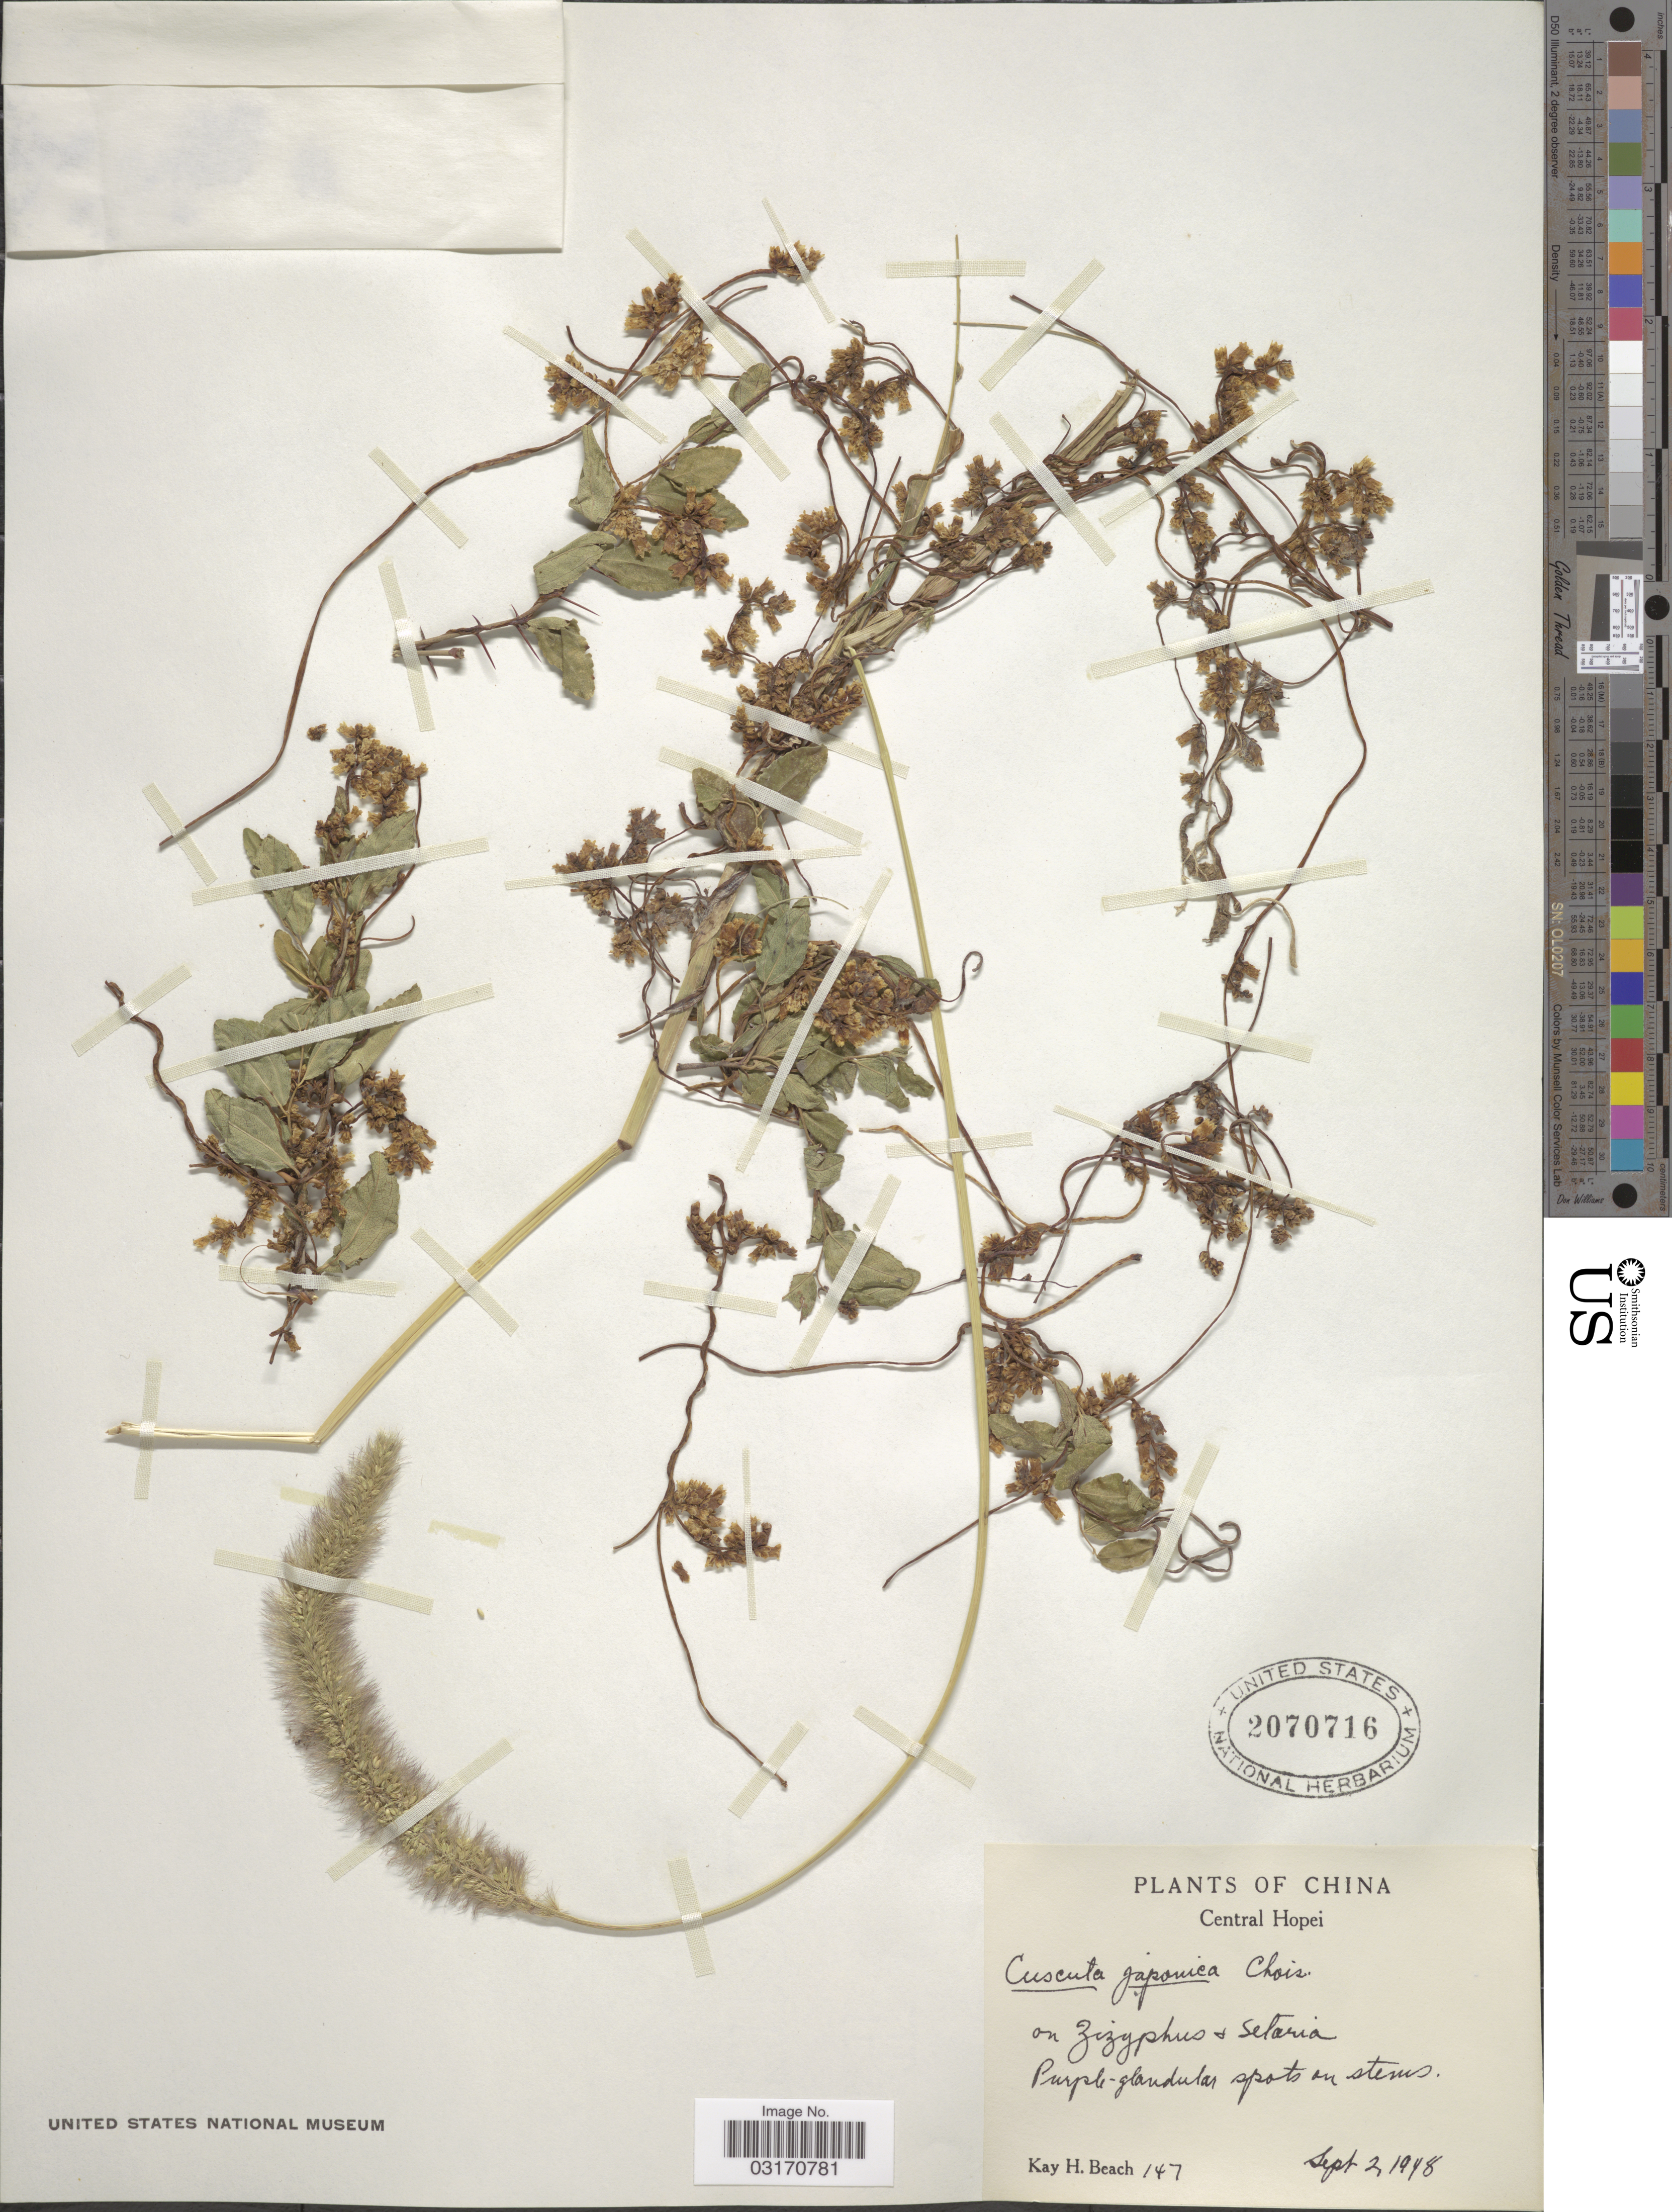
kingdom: Plantae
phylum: Tracheophyta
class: Magnoliopsida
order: Solanales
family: Convolvulaceae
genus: Cuscuta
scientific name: Cuscuta japonica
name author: Choisy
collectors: K. H. Beach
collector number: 147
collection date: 1948-09-02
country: China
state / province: Hebei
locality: Central Hopei.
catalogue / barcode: US 2070716